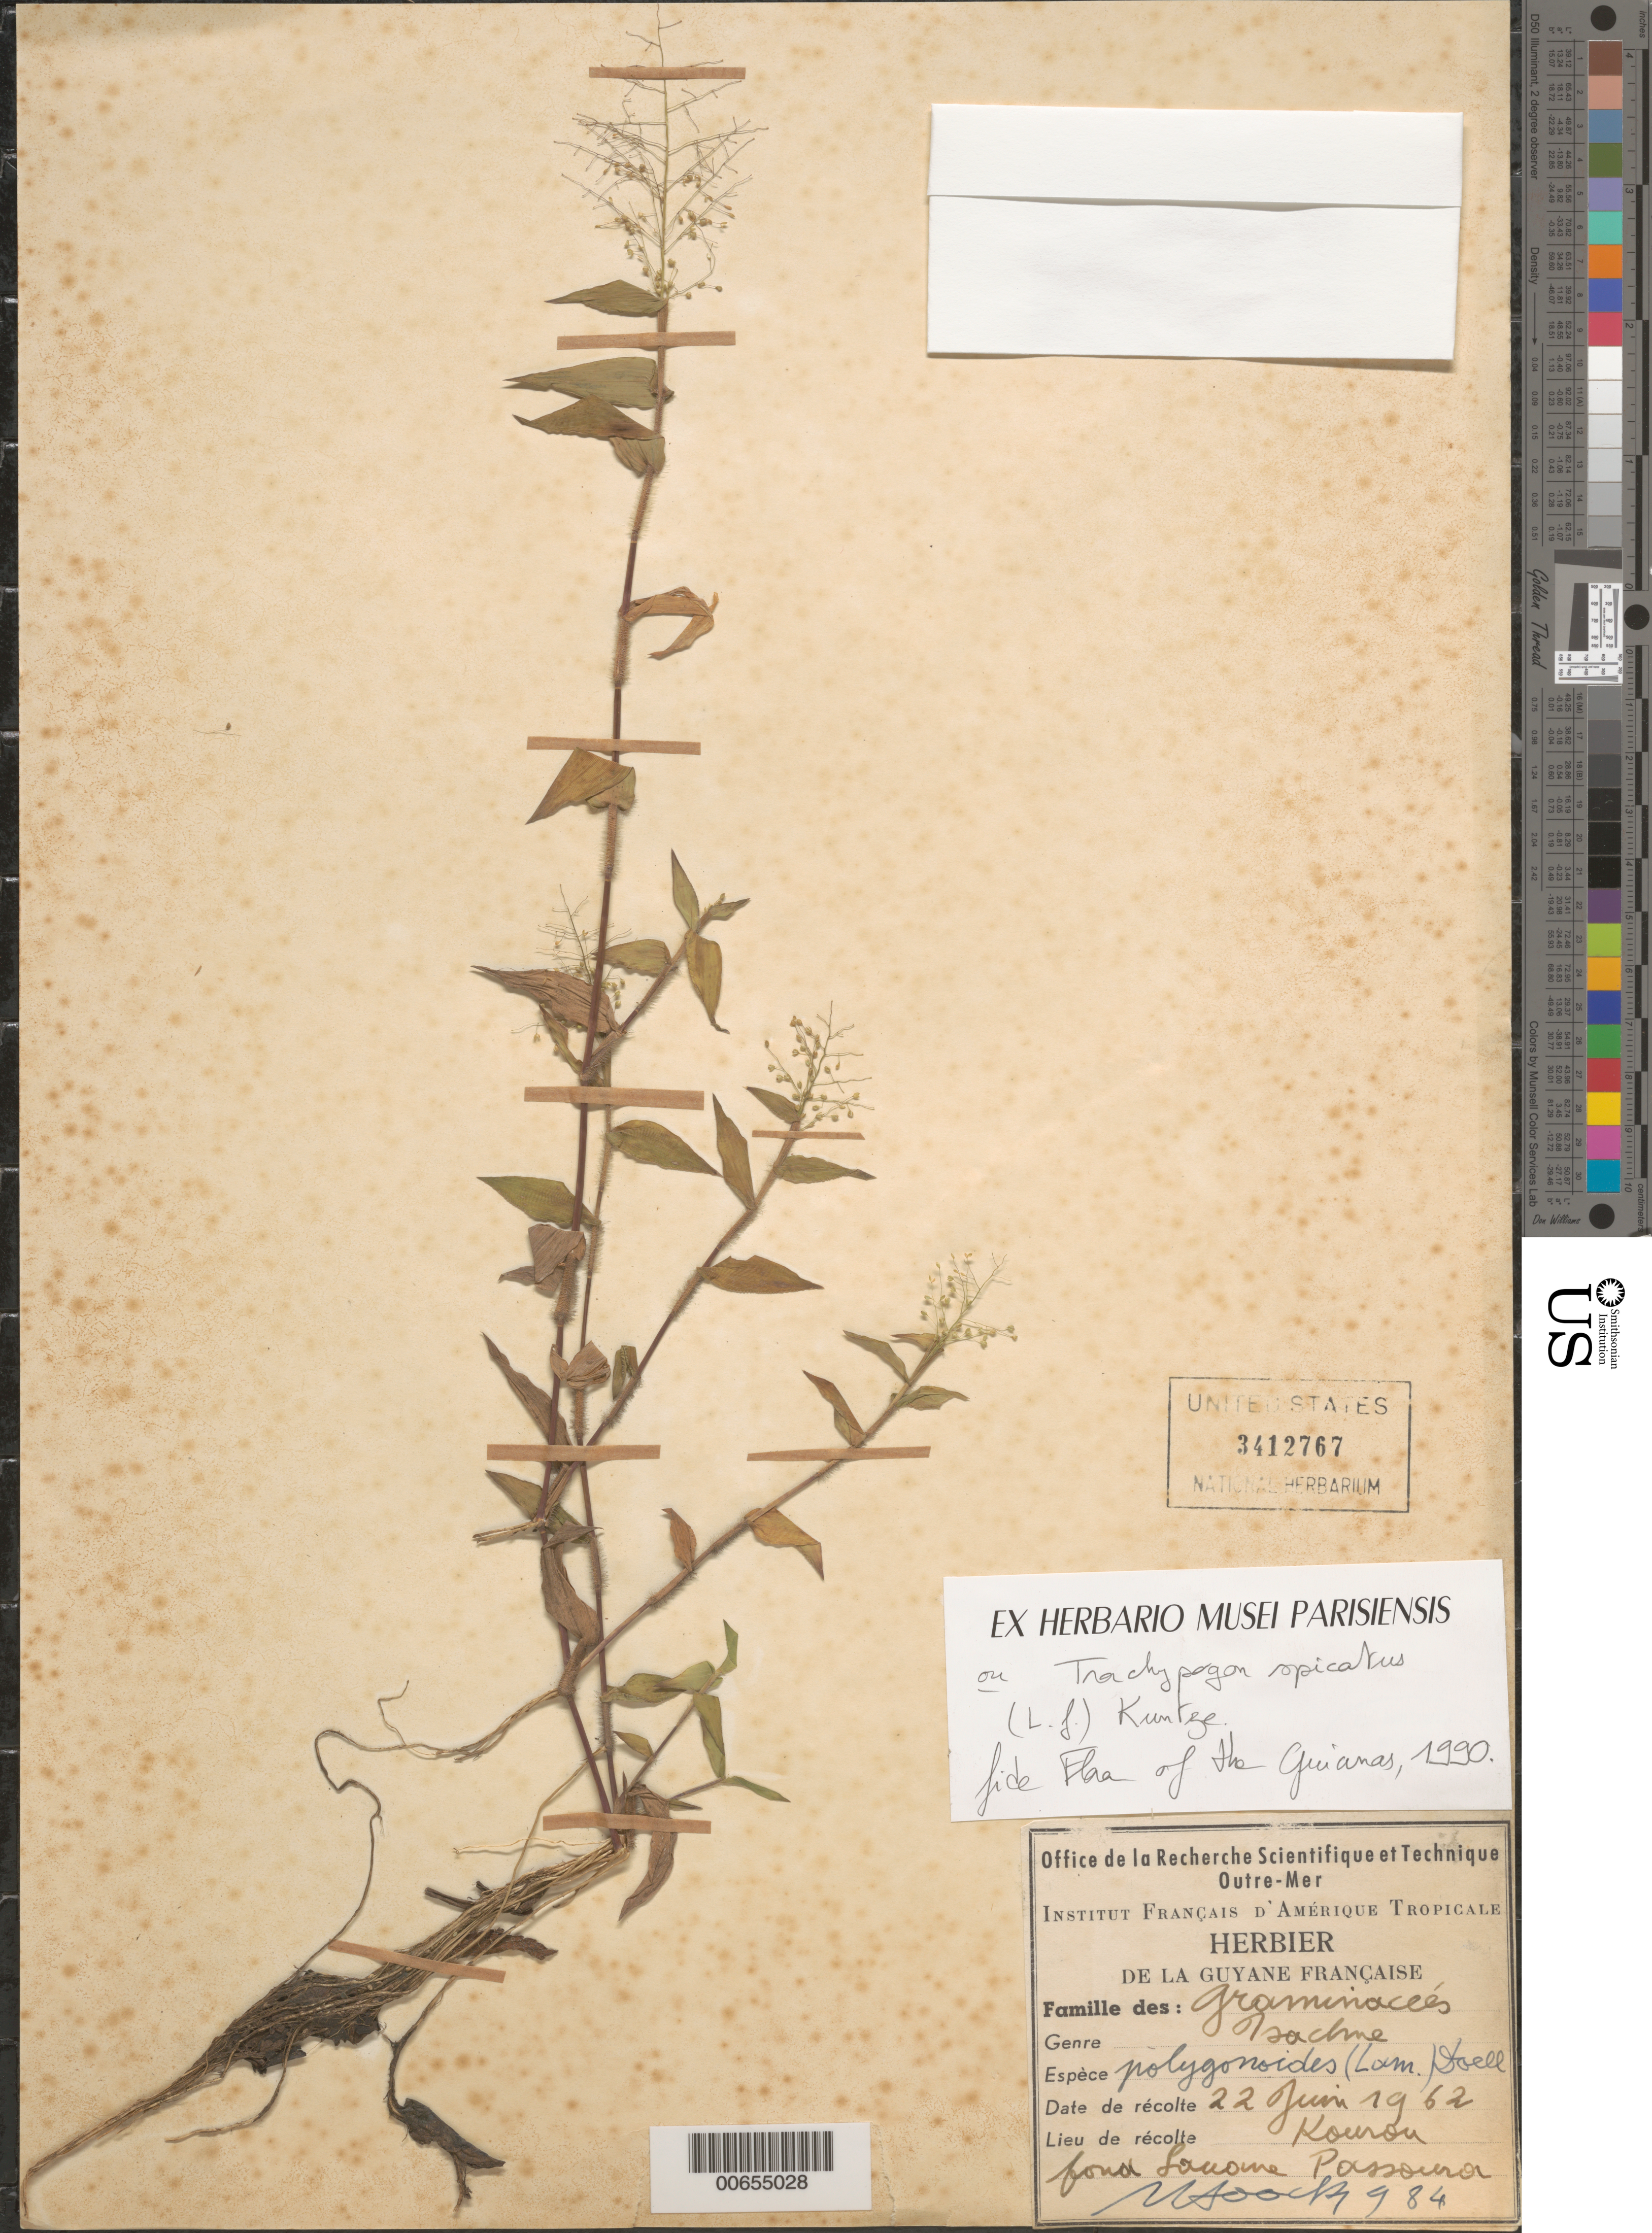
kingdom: Plantae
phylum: Tracheophyta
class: Liliopsida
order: Poales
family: Poaceae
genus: Trachypogon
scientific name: Trachypogon spicatus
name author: (L. f.) Kuntze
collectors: J. Hoock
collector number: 984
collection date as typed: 22-Jun-62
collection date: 1962-06-22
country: French Guiana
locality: Kourou, fond savane Passoura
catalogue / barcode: US 3412767